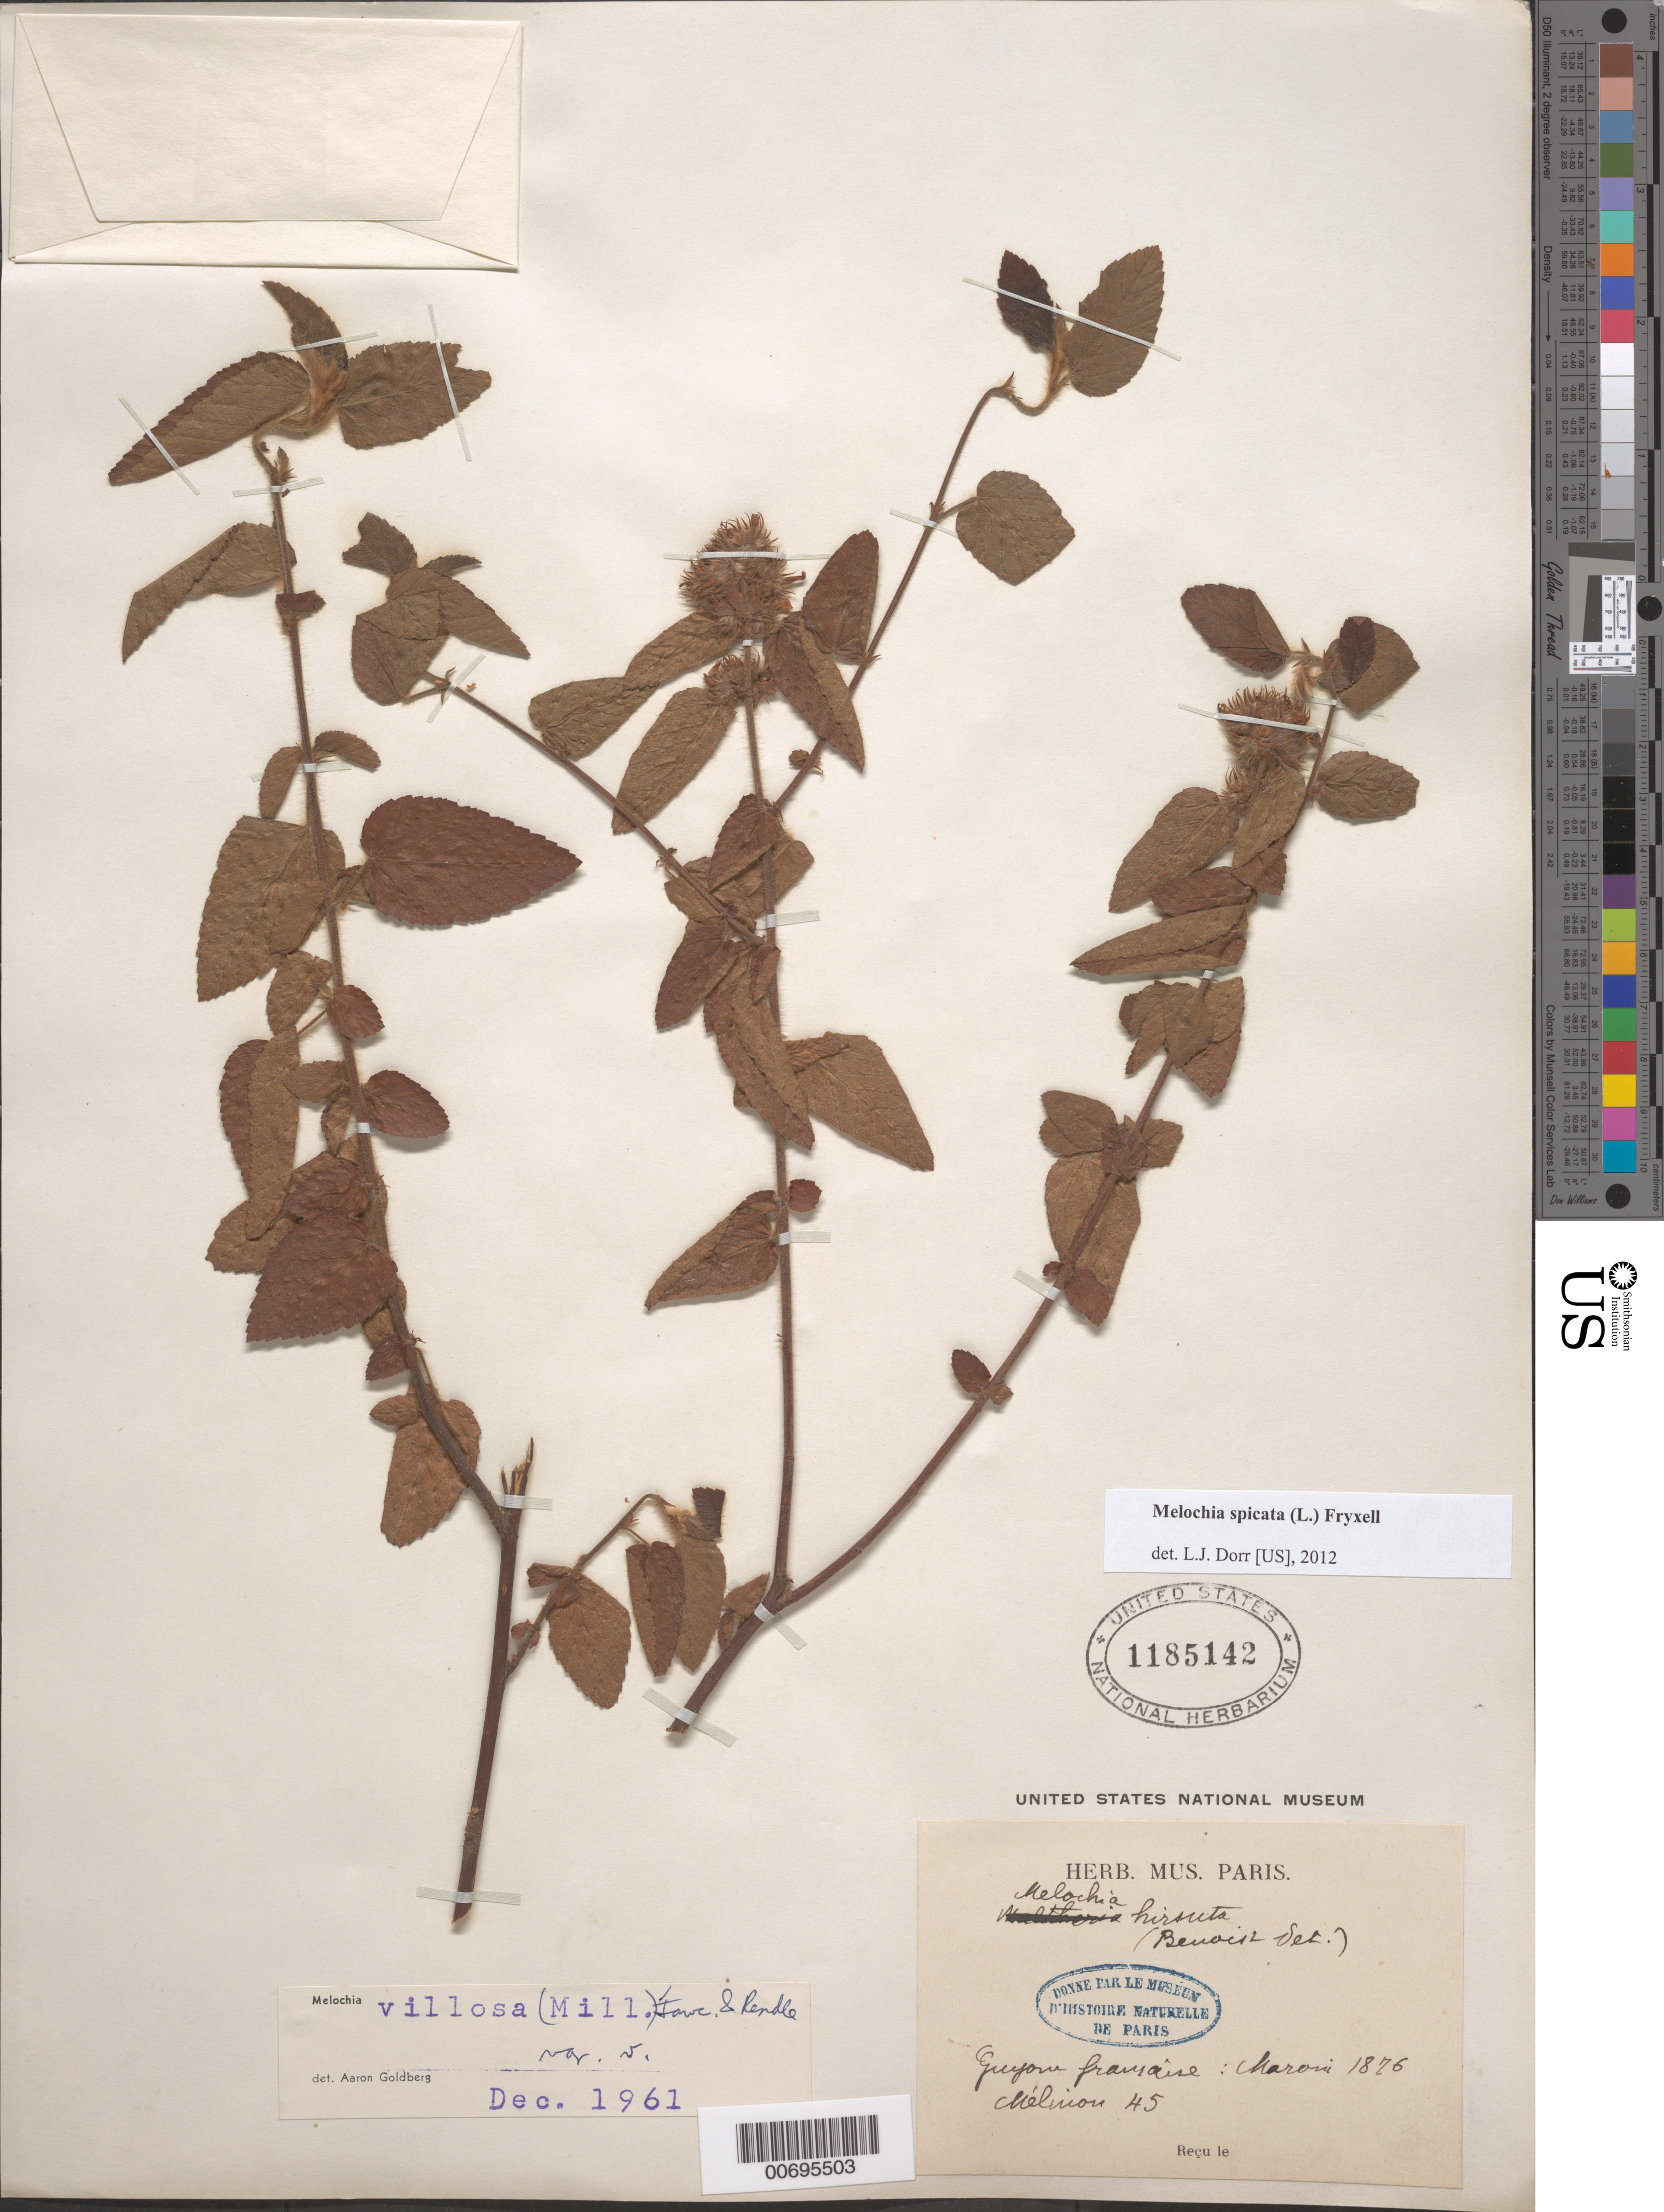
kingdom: Plantae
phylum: Tracheophyta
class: Magnoliopsida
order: Malvales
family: Malvaceae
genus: Melochia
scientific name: Melochia spicata var. spicata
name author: (L.) Fryxell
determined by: Dorr, L. J., (BOT), Smithsonian Institution - National Museum of Natural History (UNITED STATES)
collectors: E. Mélinon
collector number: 45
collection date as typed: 1876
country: French Guiana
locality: Maroni R.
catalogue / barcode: US 1185142